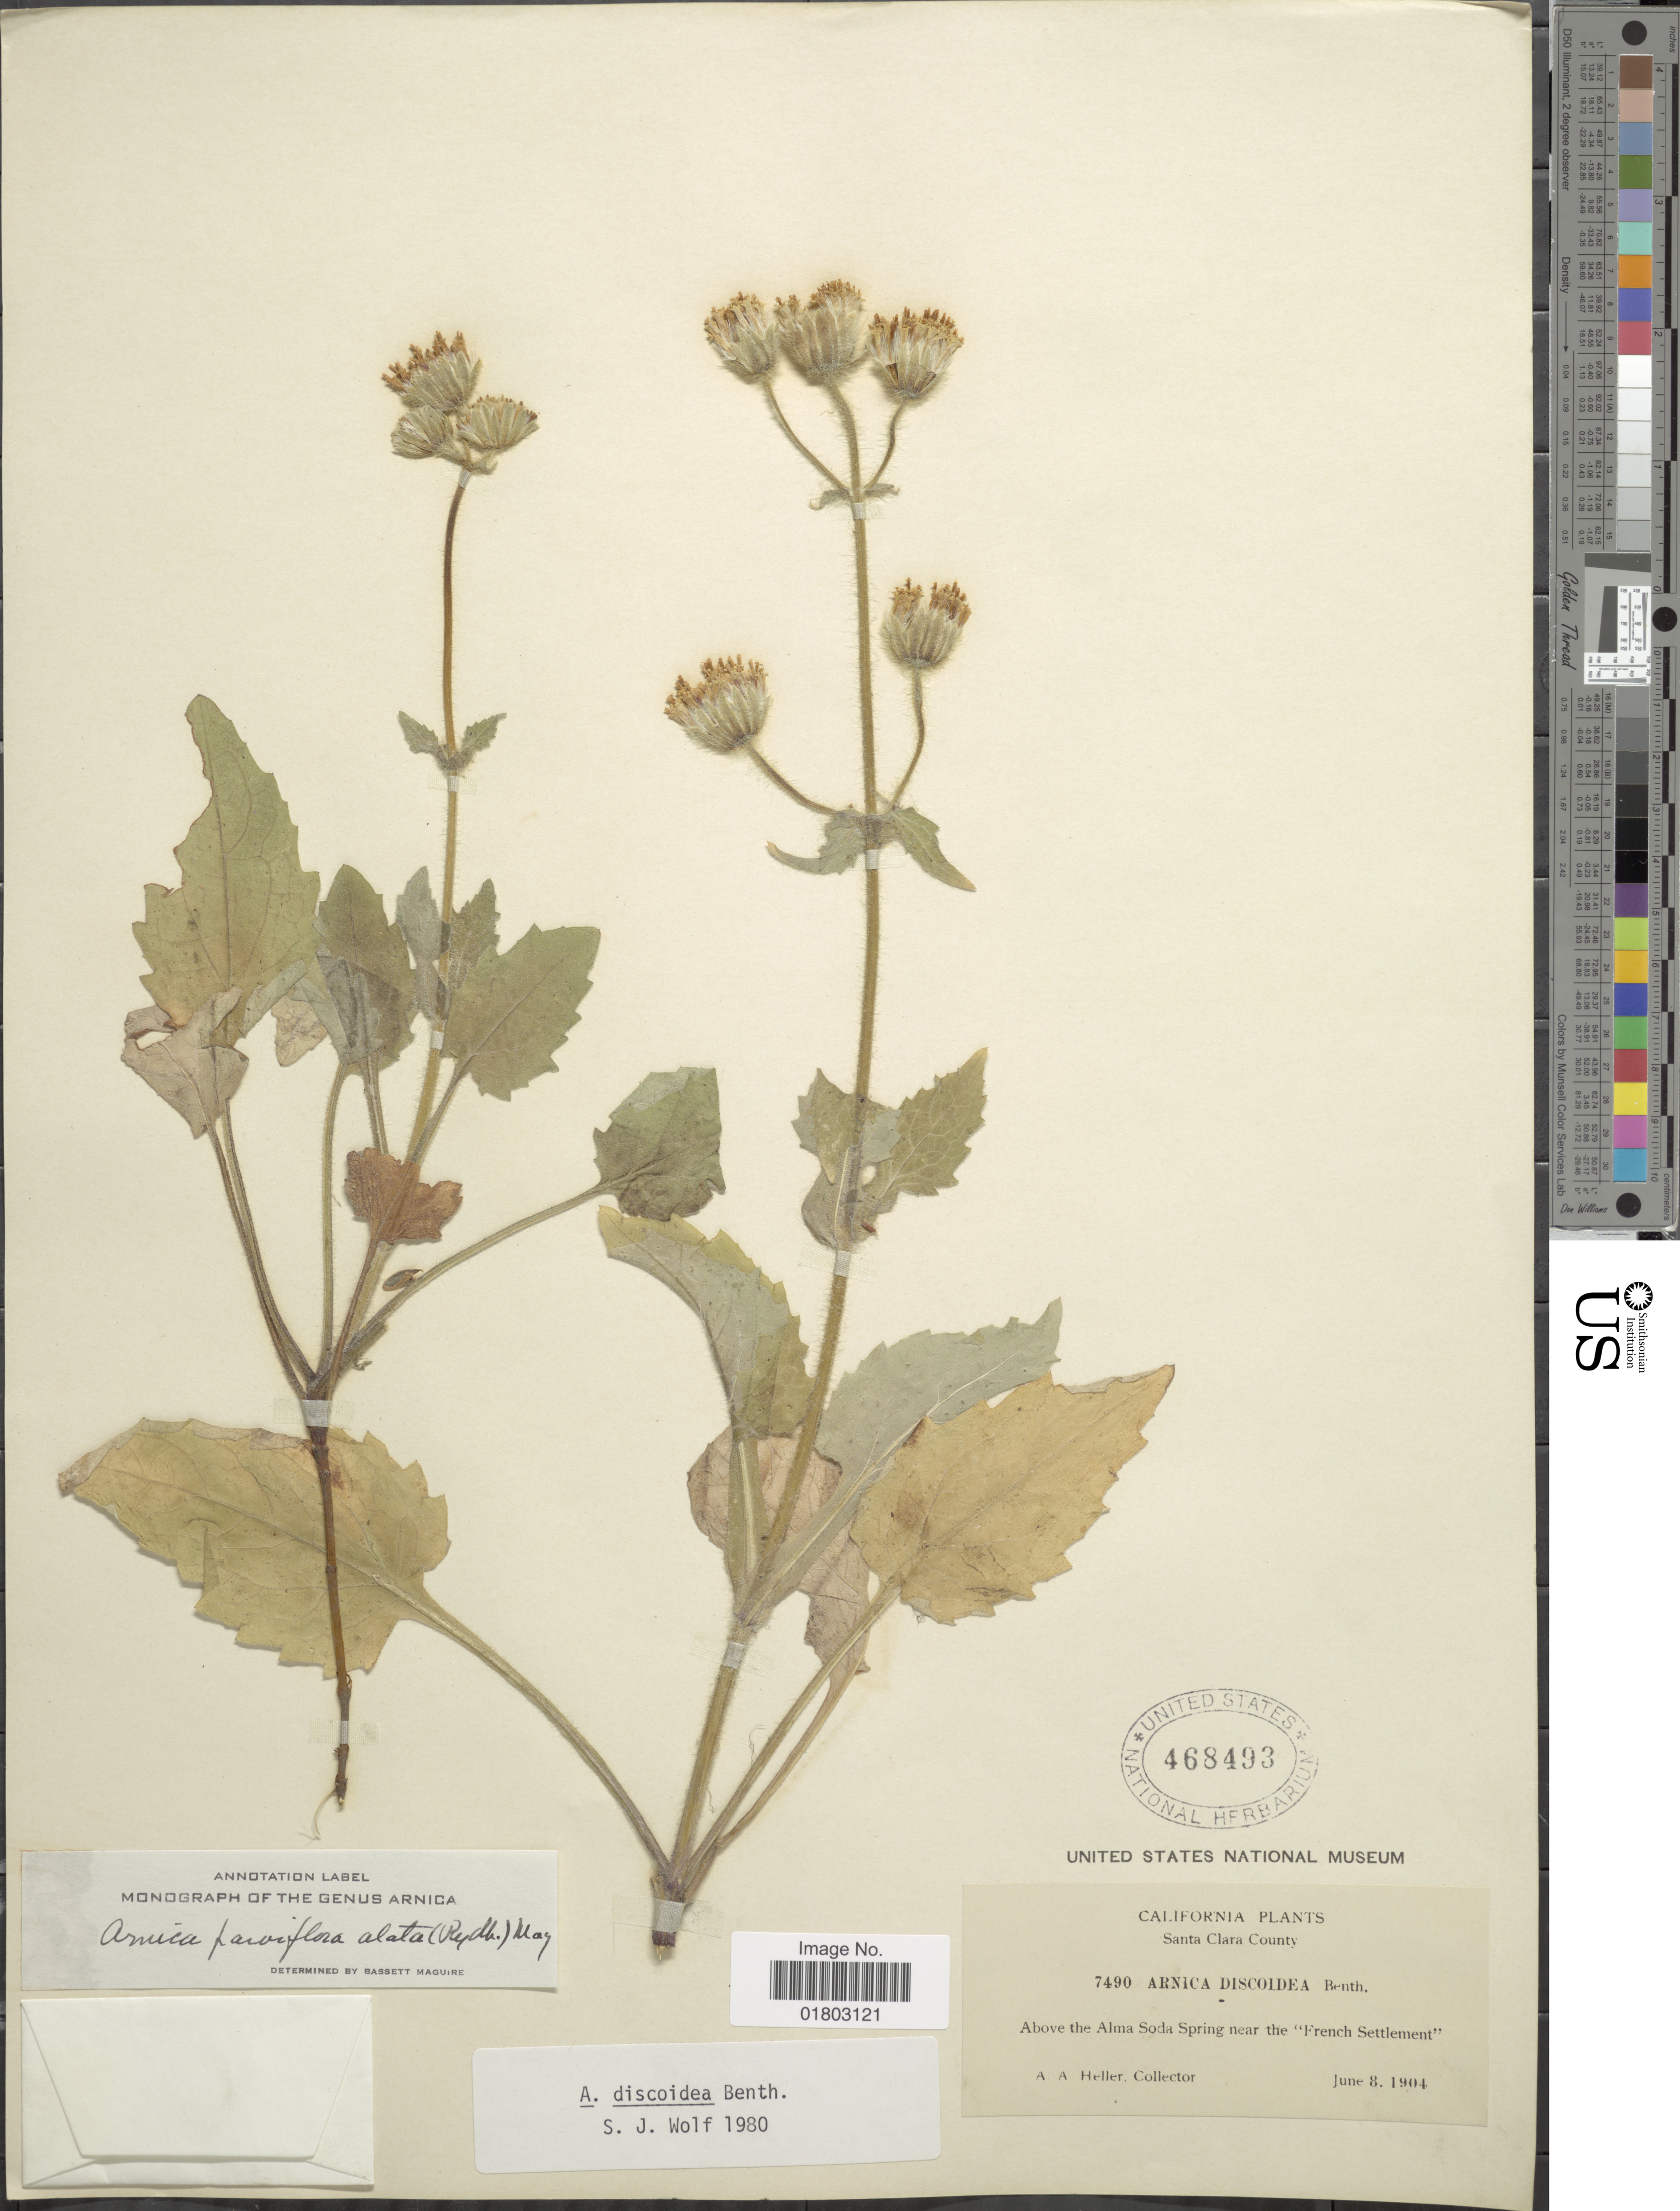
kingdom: Plantae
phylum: Tracheophyta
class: Magnoliopsida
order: Asterales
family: Asteraceae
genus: Arnica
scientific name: Arnica discoidea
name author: Benth.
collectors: A. A. Heller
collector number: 7490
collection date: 1904-06-08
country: United States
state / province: California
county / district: Santa Clara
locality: Santa Clara County, Above the Alma Soda Spring near the 'French Settlement'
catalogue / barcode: US 468493